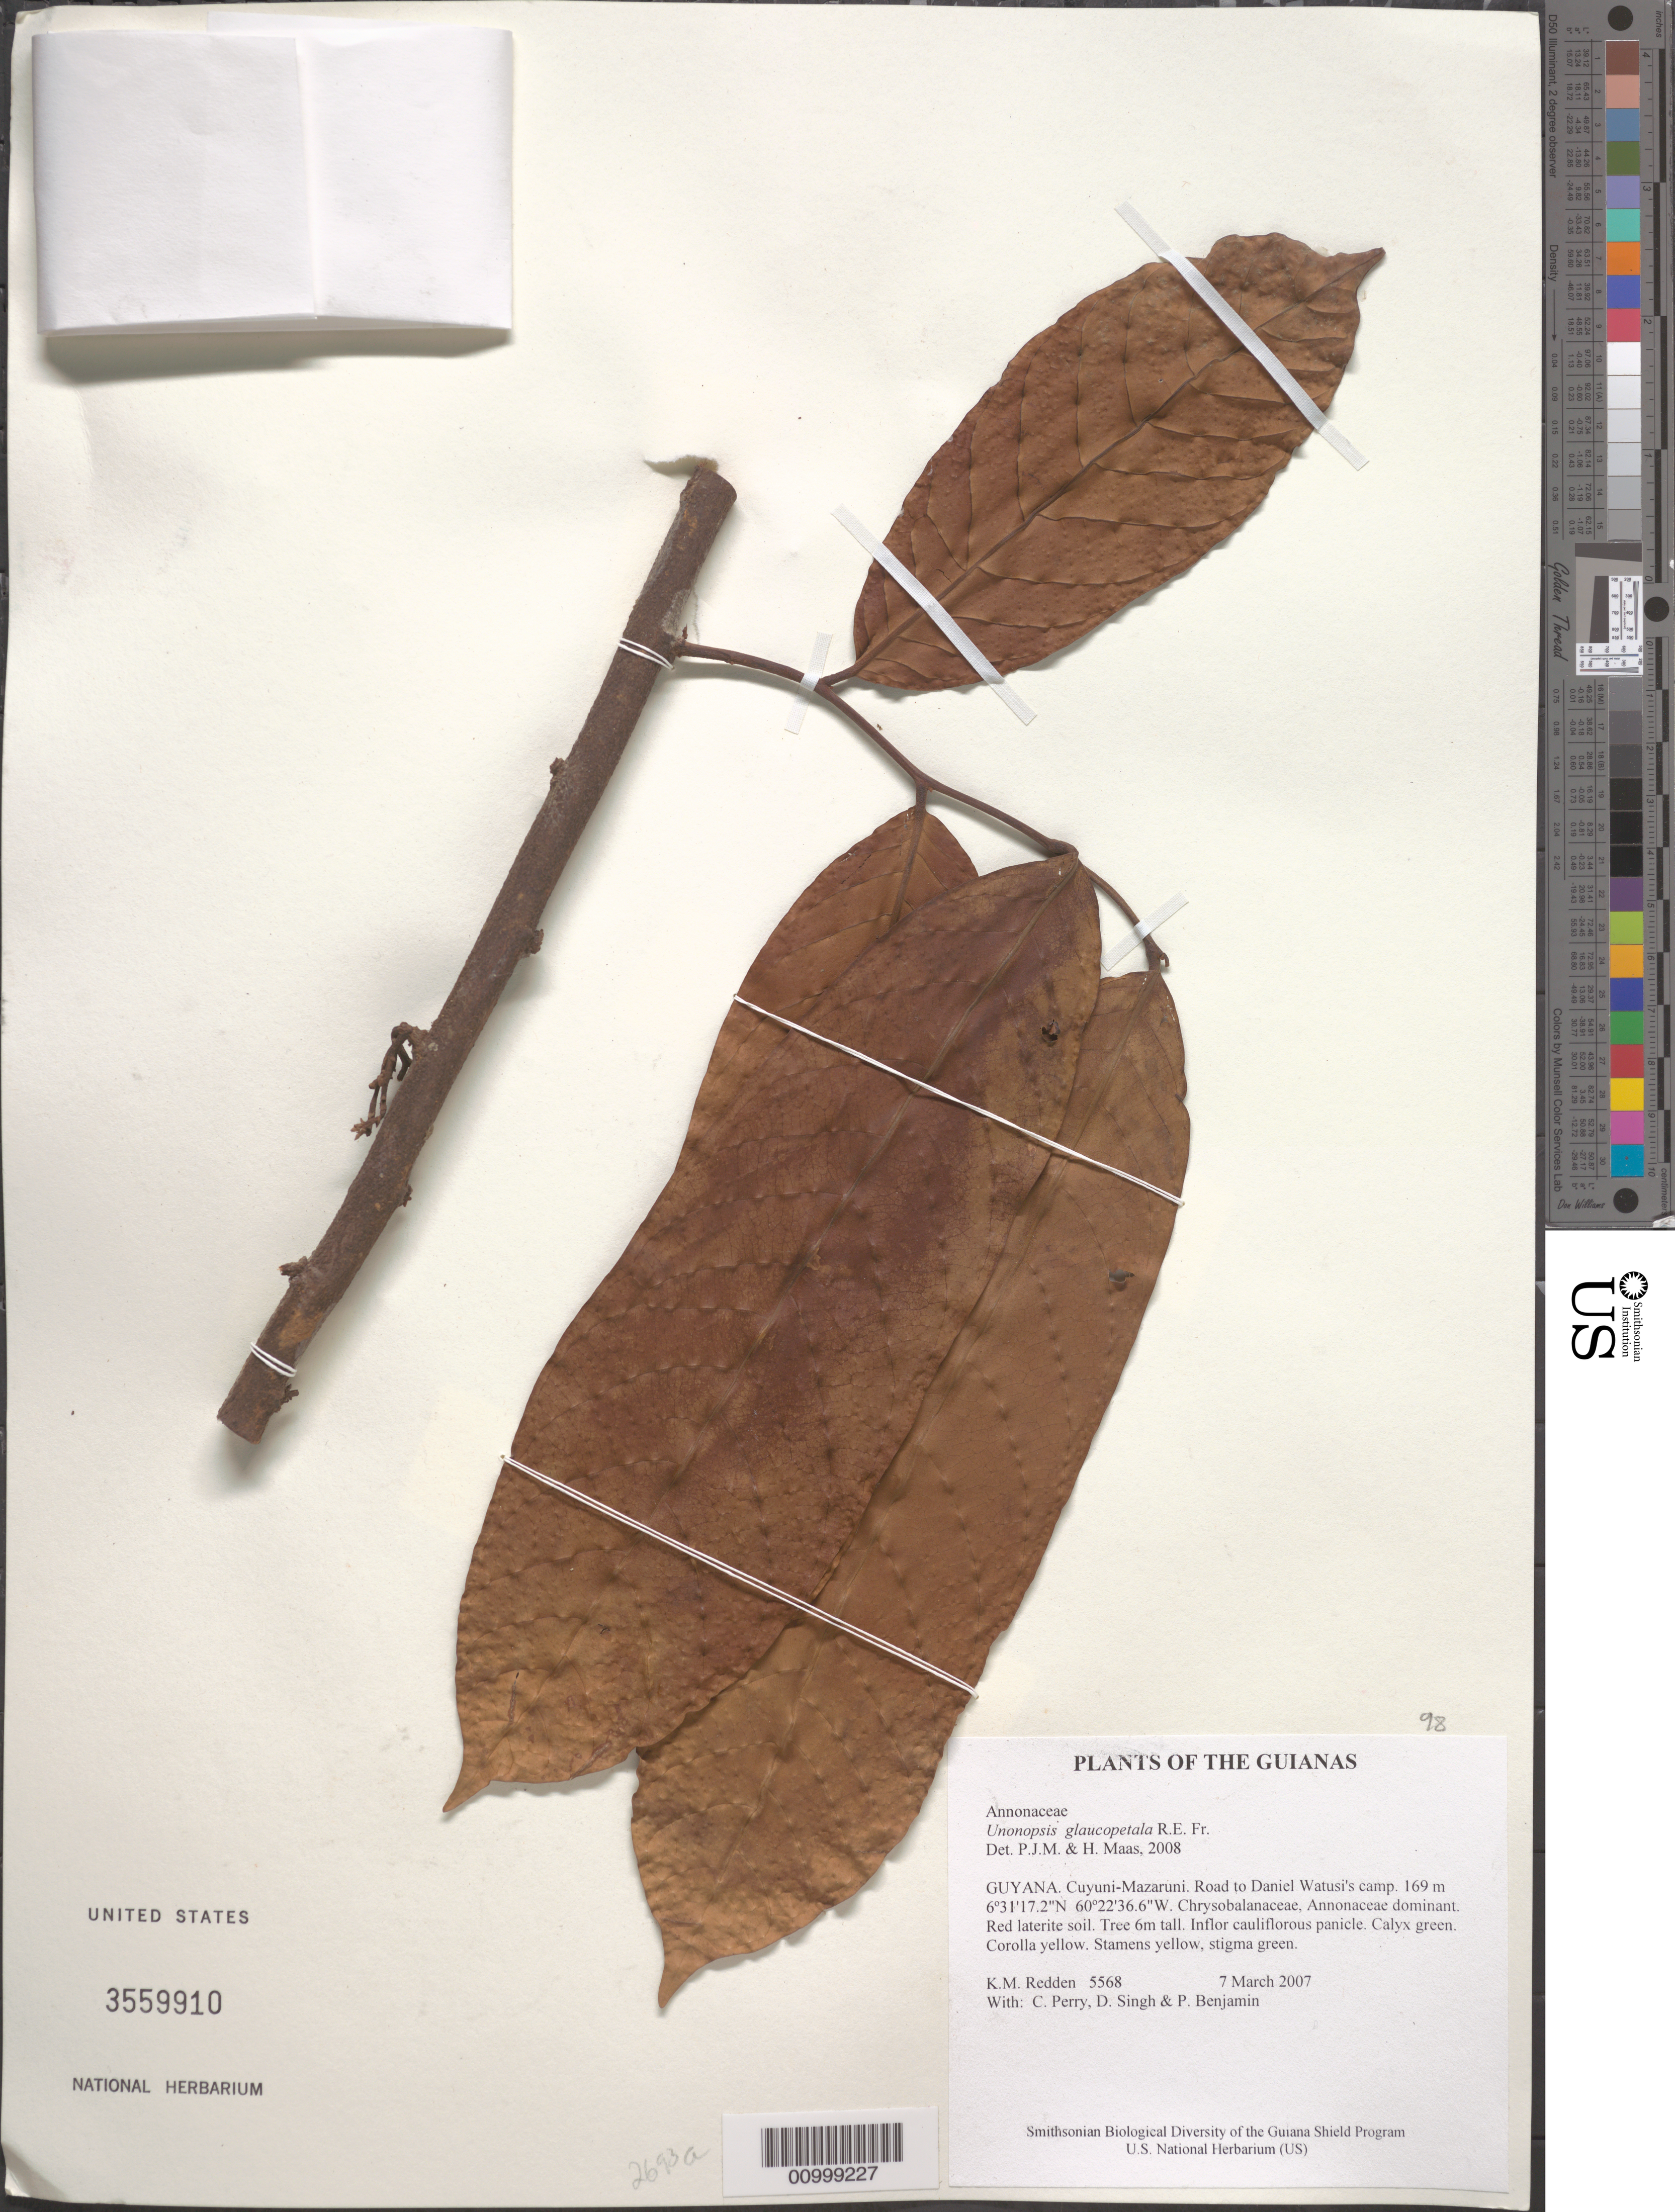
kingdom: Plantae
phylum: Tracheophyta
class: Magnoliopsida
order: Magnoliales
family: Annonaceae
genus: Unonopsis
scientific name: Unonopsis glaucopetala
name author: R.E. Fr.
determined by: Maas, Paul J.; Maas, H.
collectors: K. M. Redden, C. Perry, D. Singh & P. Benjamin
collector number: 5568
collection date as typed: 7 March 2007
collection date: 2007-03-07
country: Guyana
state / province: Cuyuni-Mazaruni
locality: Road to Daniel Watusi's camp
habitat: Chrysobalanaceae, Annonaceae dominant. Red laterite soil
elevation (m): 169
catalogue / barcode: US 3559910